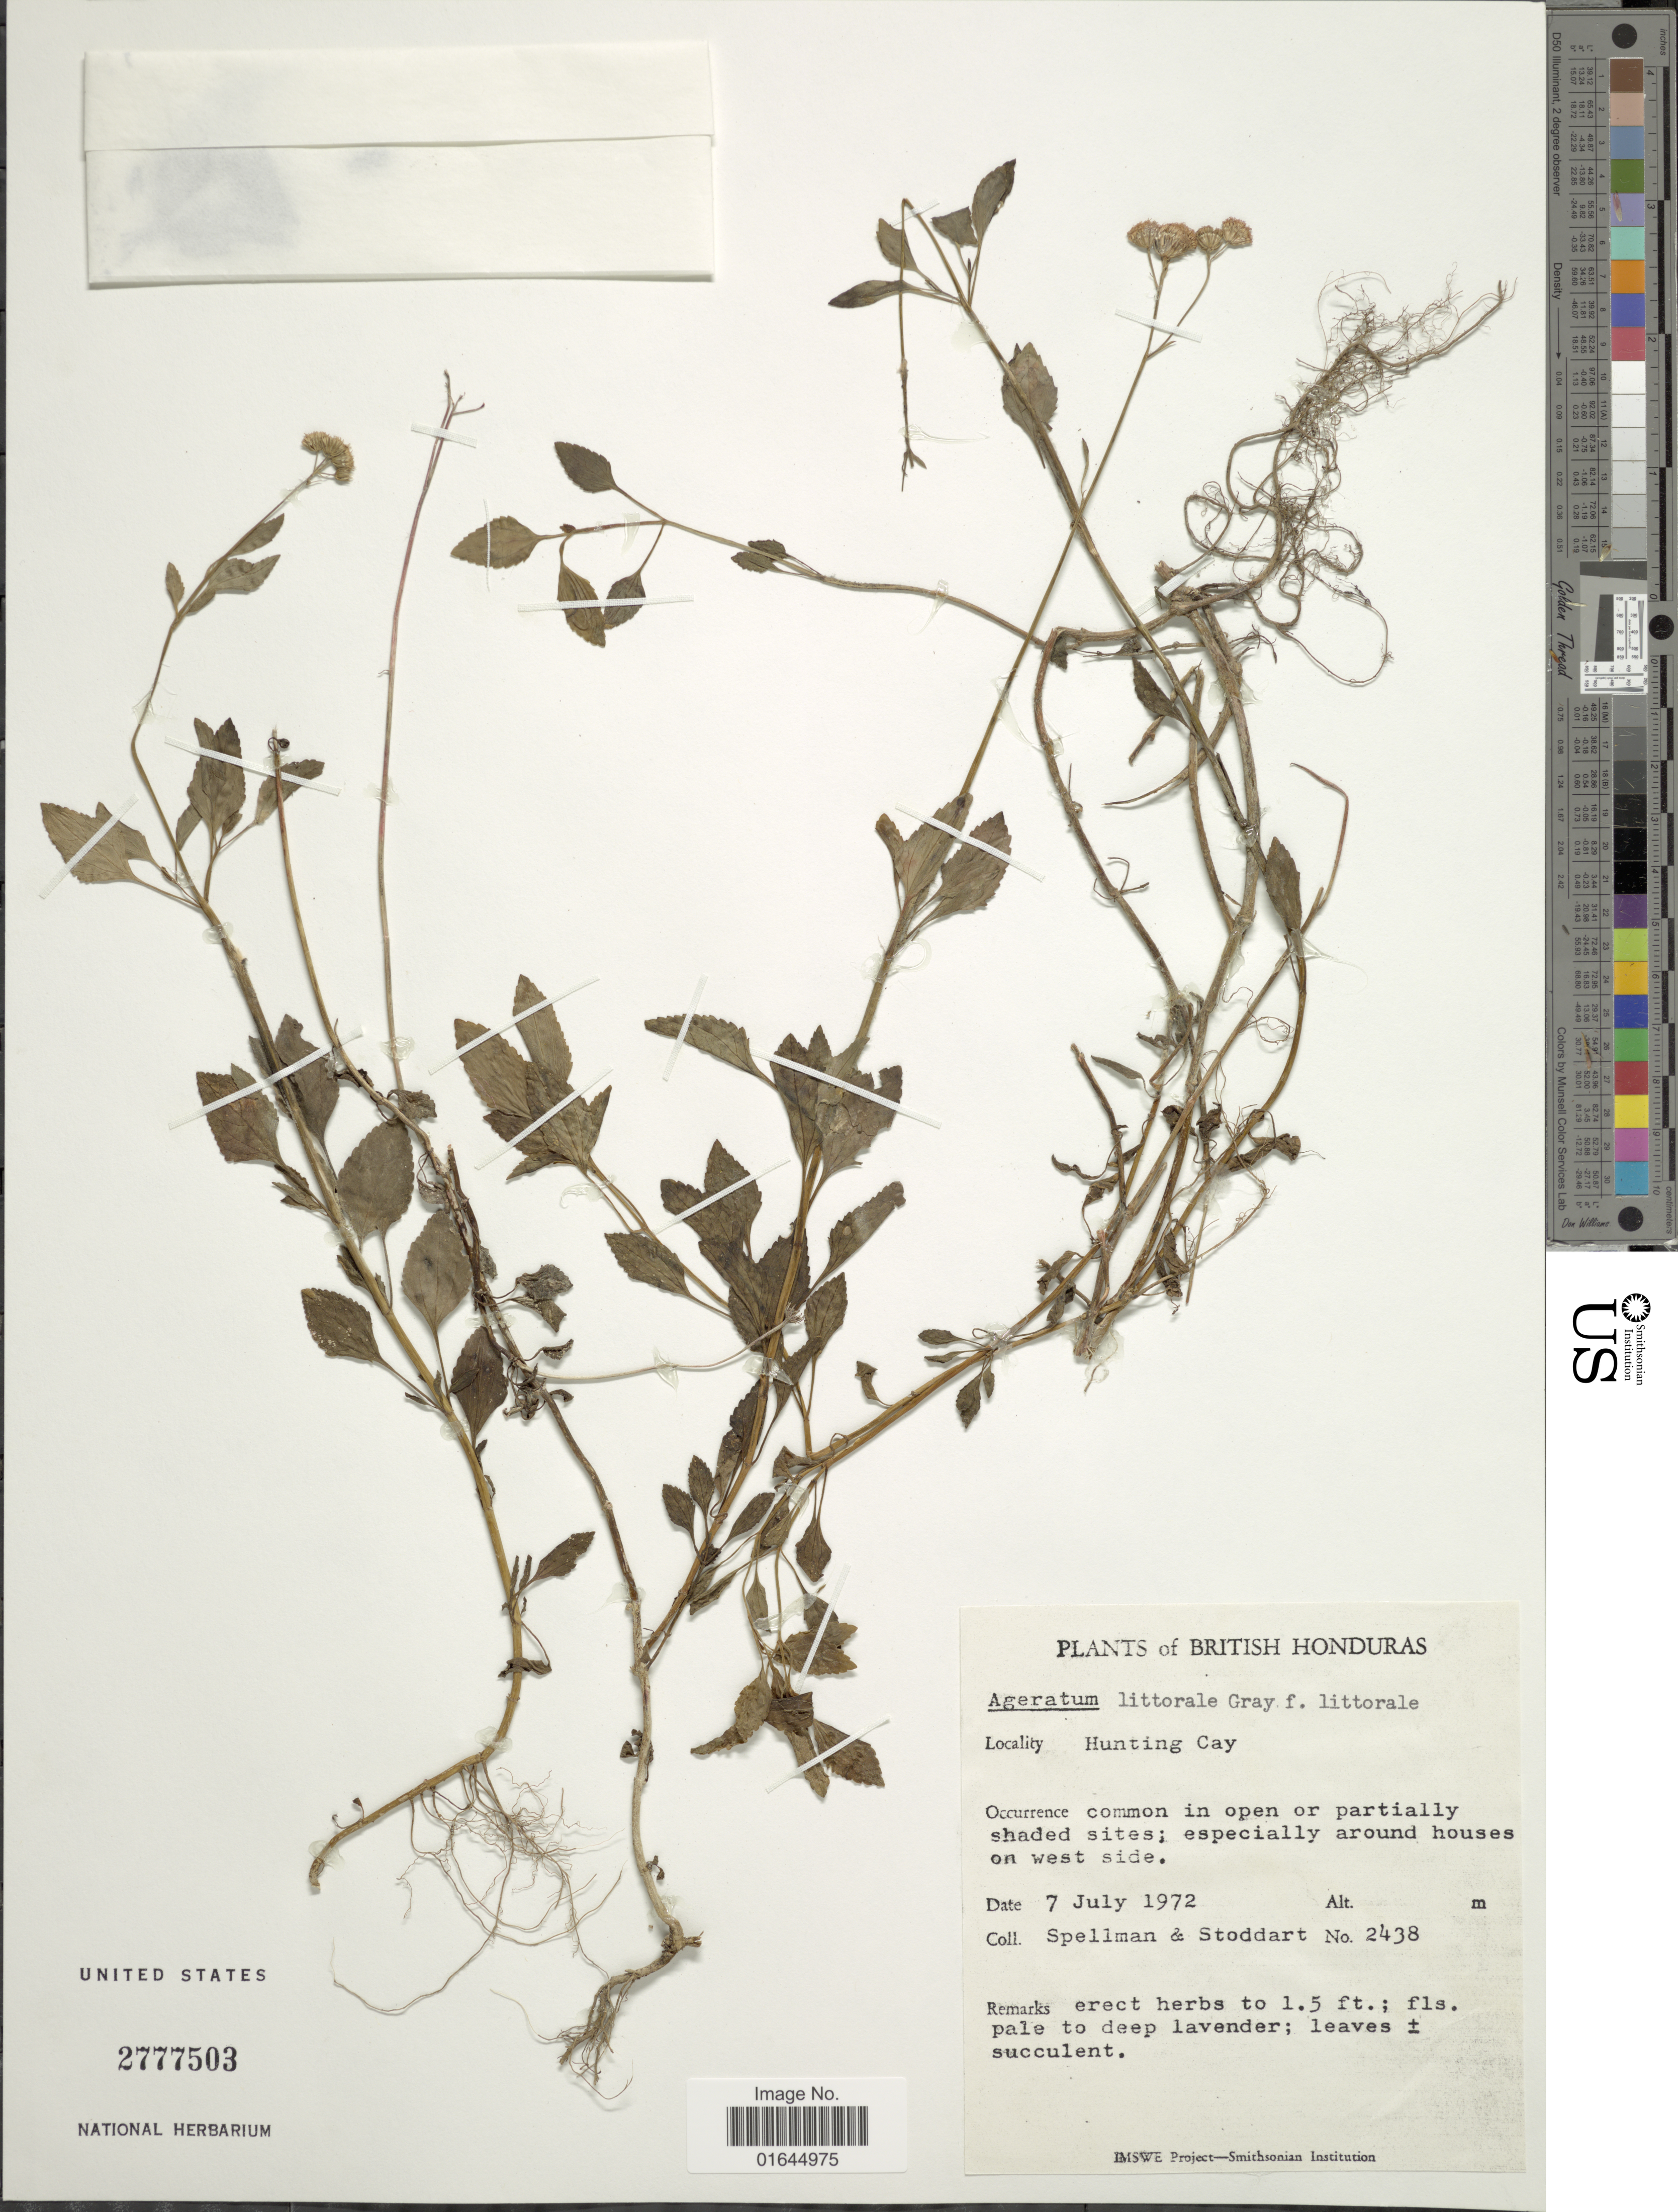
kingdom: Plantae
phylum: Tracheophyta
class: Magnoliopsida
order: Asterales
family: Asteraceae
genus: Ageratum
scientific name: Ageratum littorale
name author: A. Gray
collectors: Spellman, -- & -. Stoddart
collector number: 2439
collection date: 1972-07-07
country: Belize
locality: Britsih Honduras, Hunting Cay. Around houses on west side.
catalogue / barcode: US 2777503